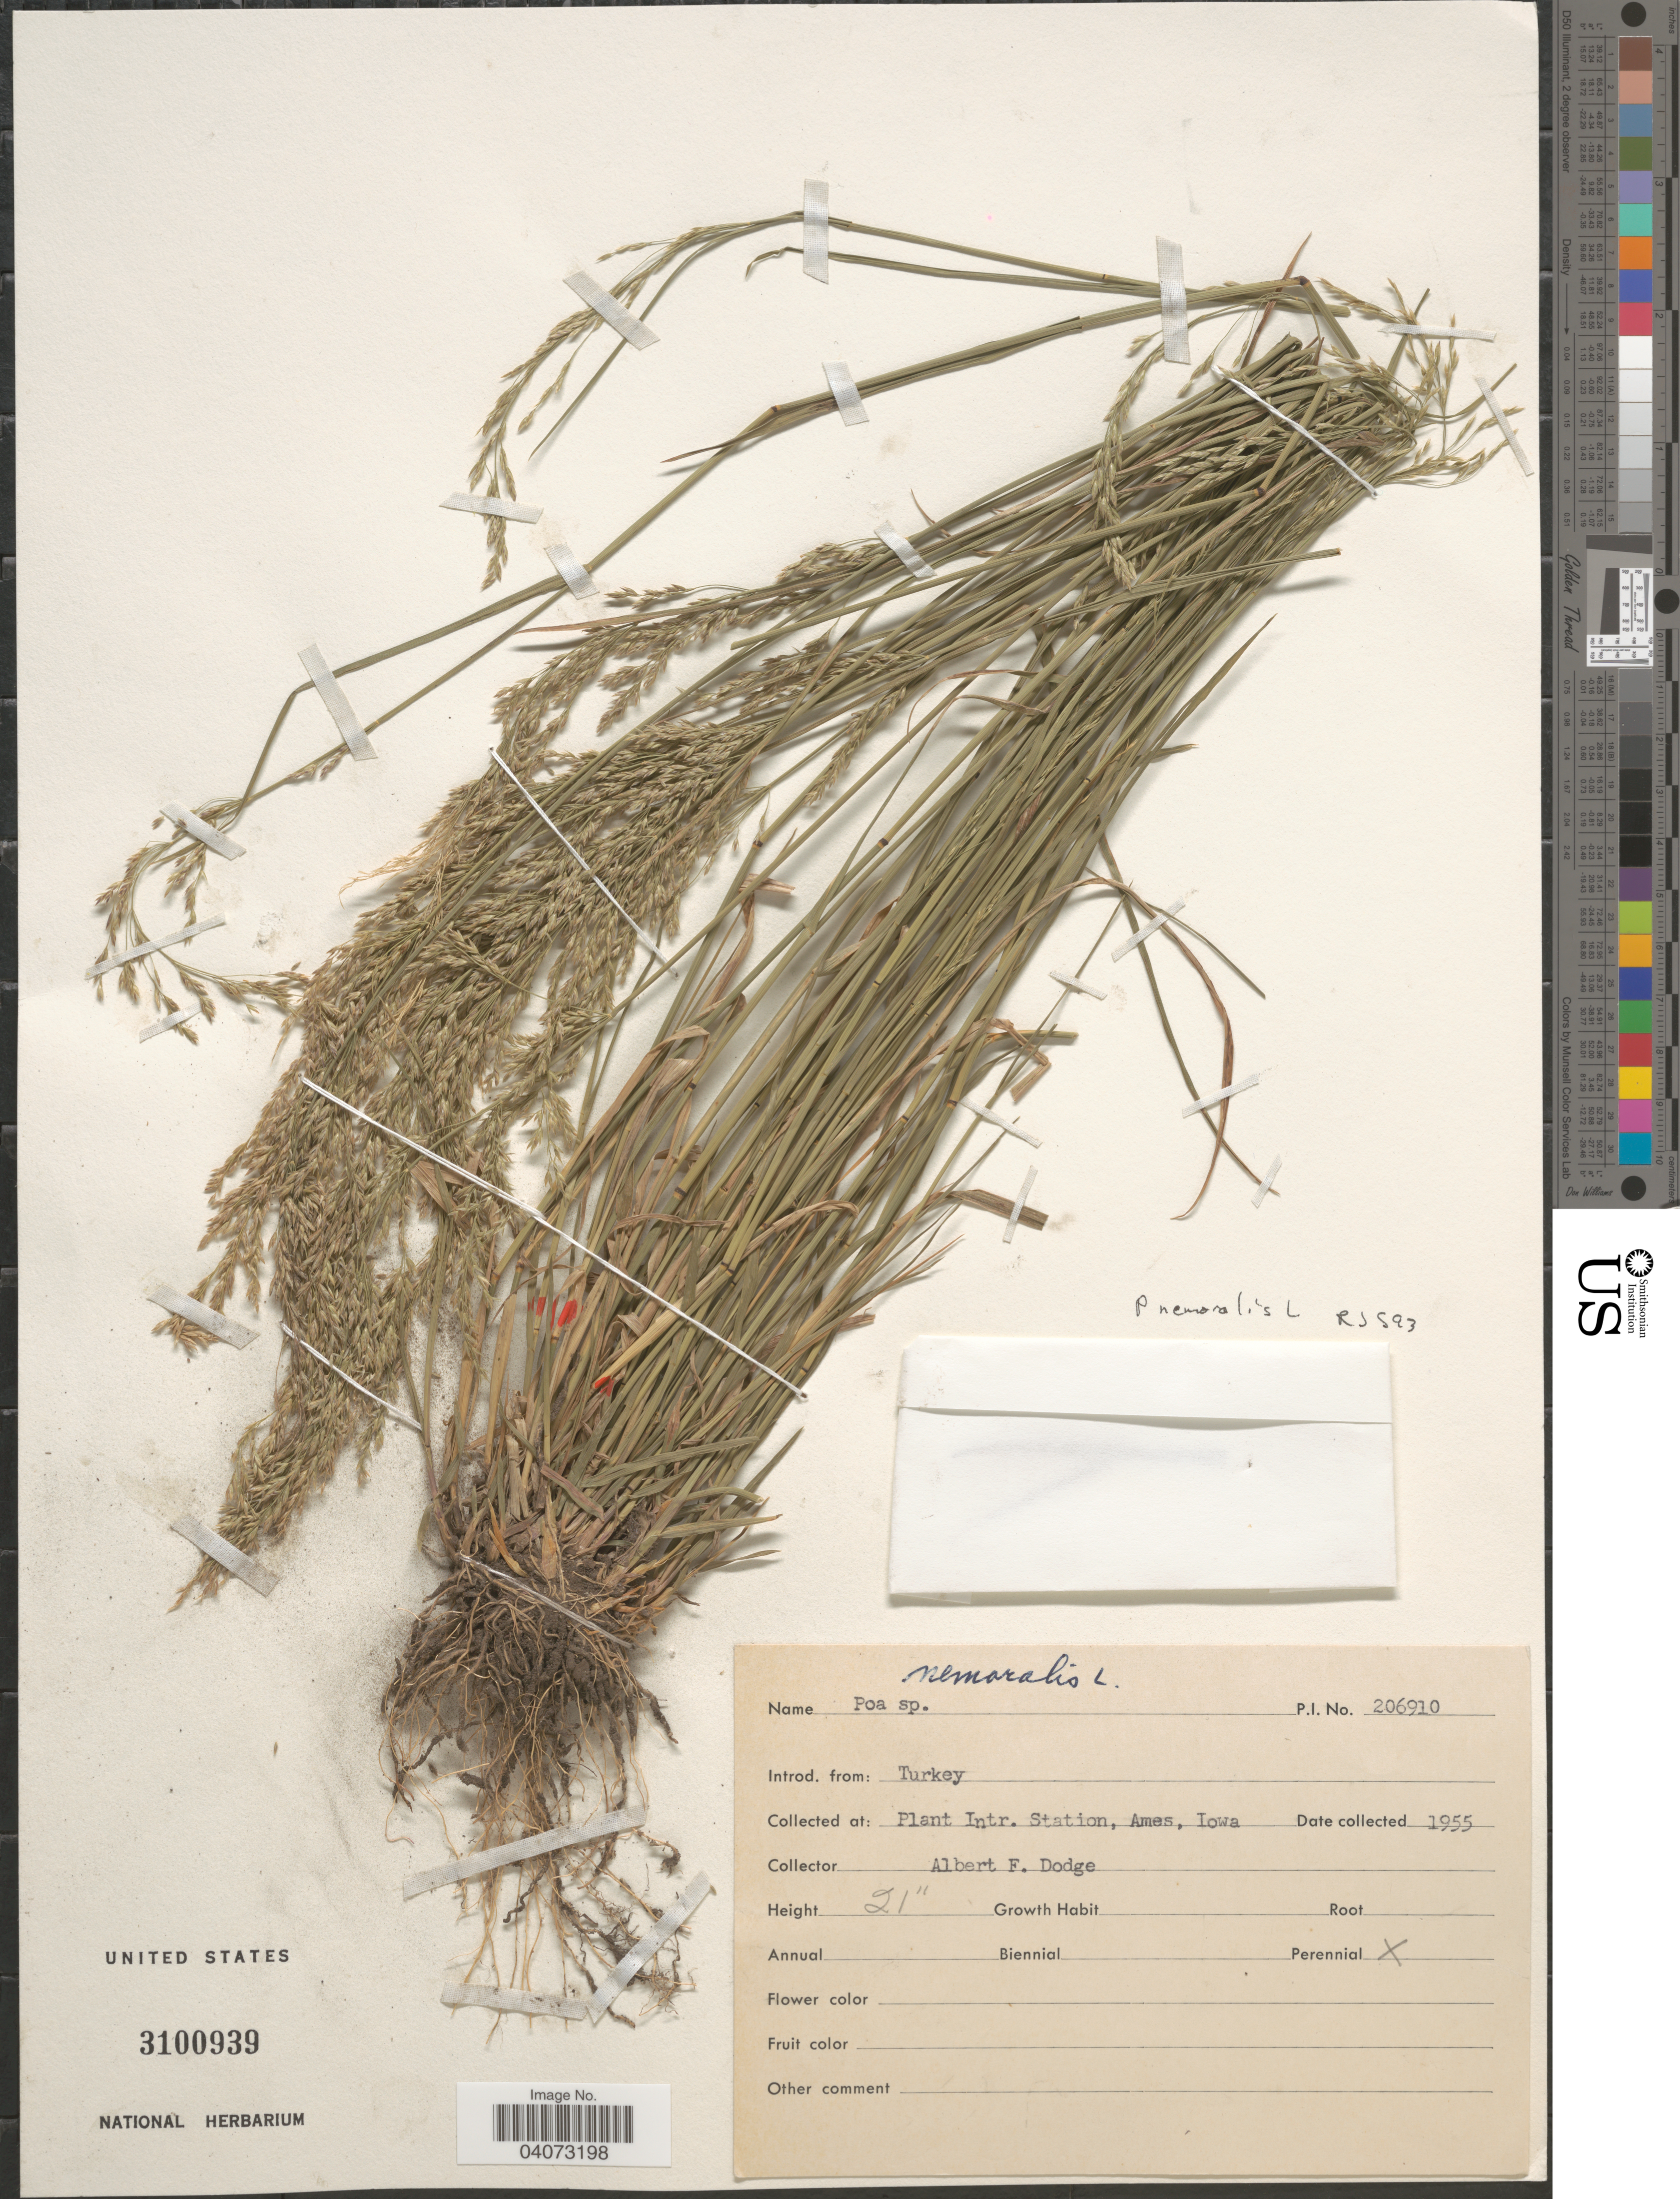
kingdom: Plantae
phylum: Tracheophyta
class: Liliopsida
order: Poales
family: Poaceae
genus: Poa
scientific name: Poa biebersteinii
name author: Pojark.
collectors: A. Dodge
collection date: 1955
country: United States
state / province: Iowa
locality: Plant Intr. Station, Ames.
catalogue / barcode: US 3100939